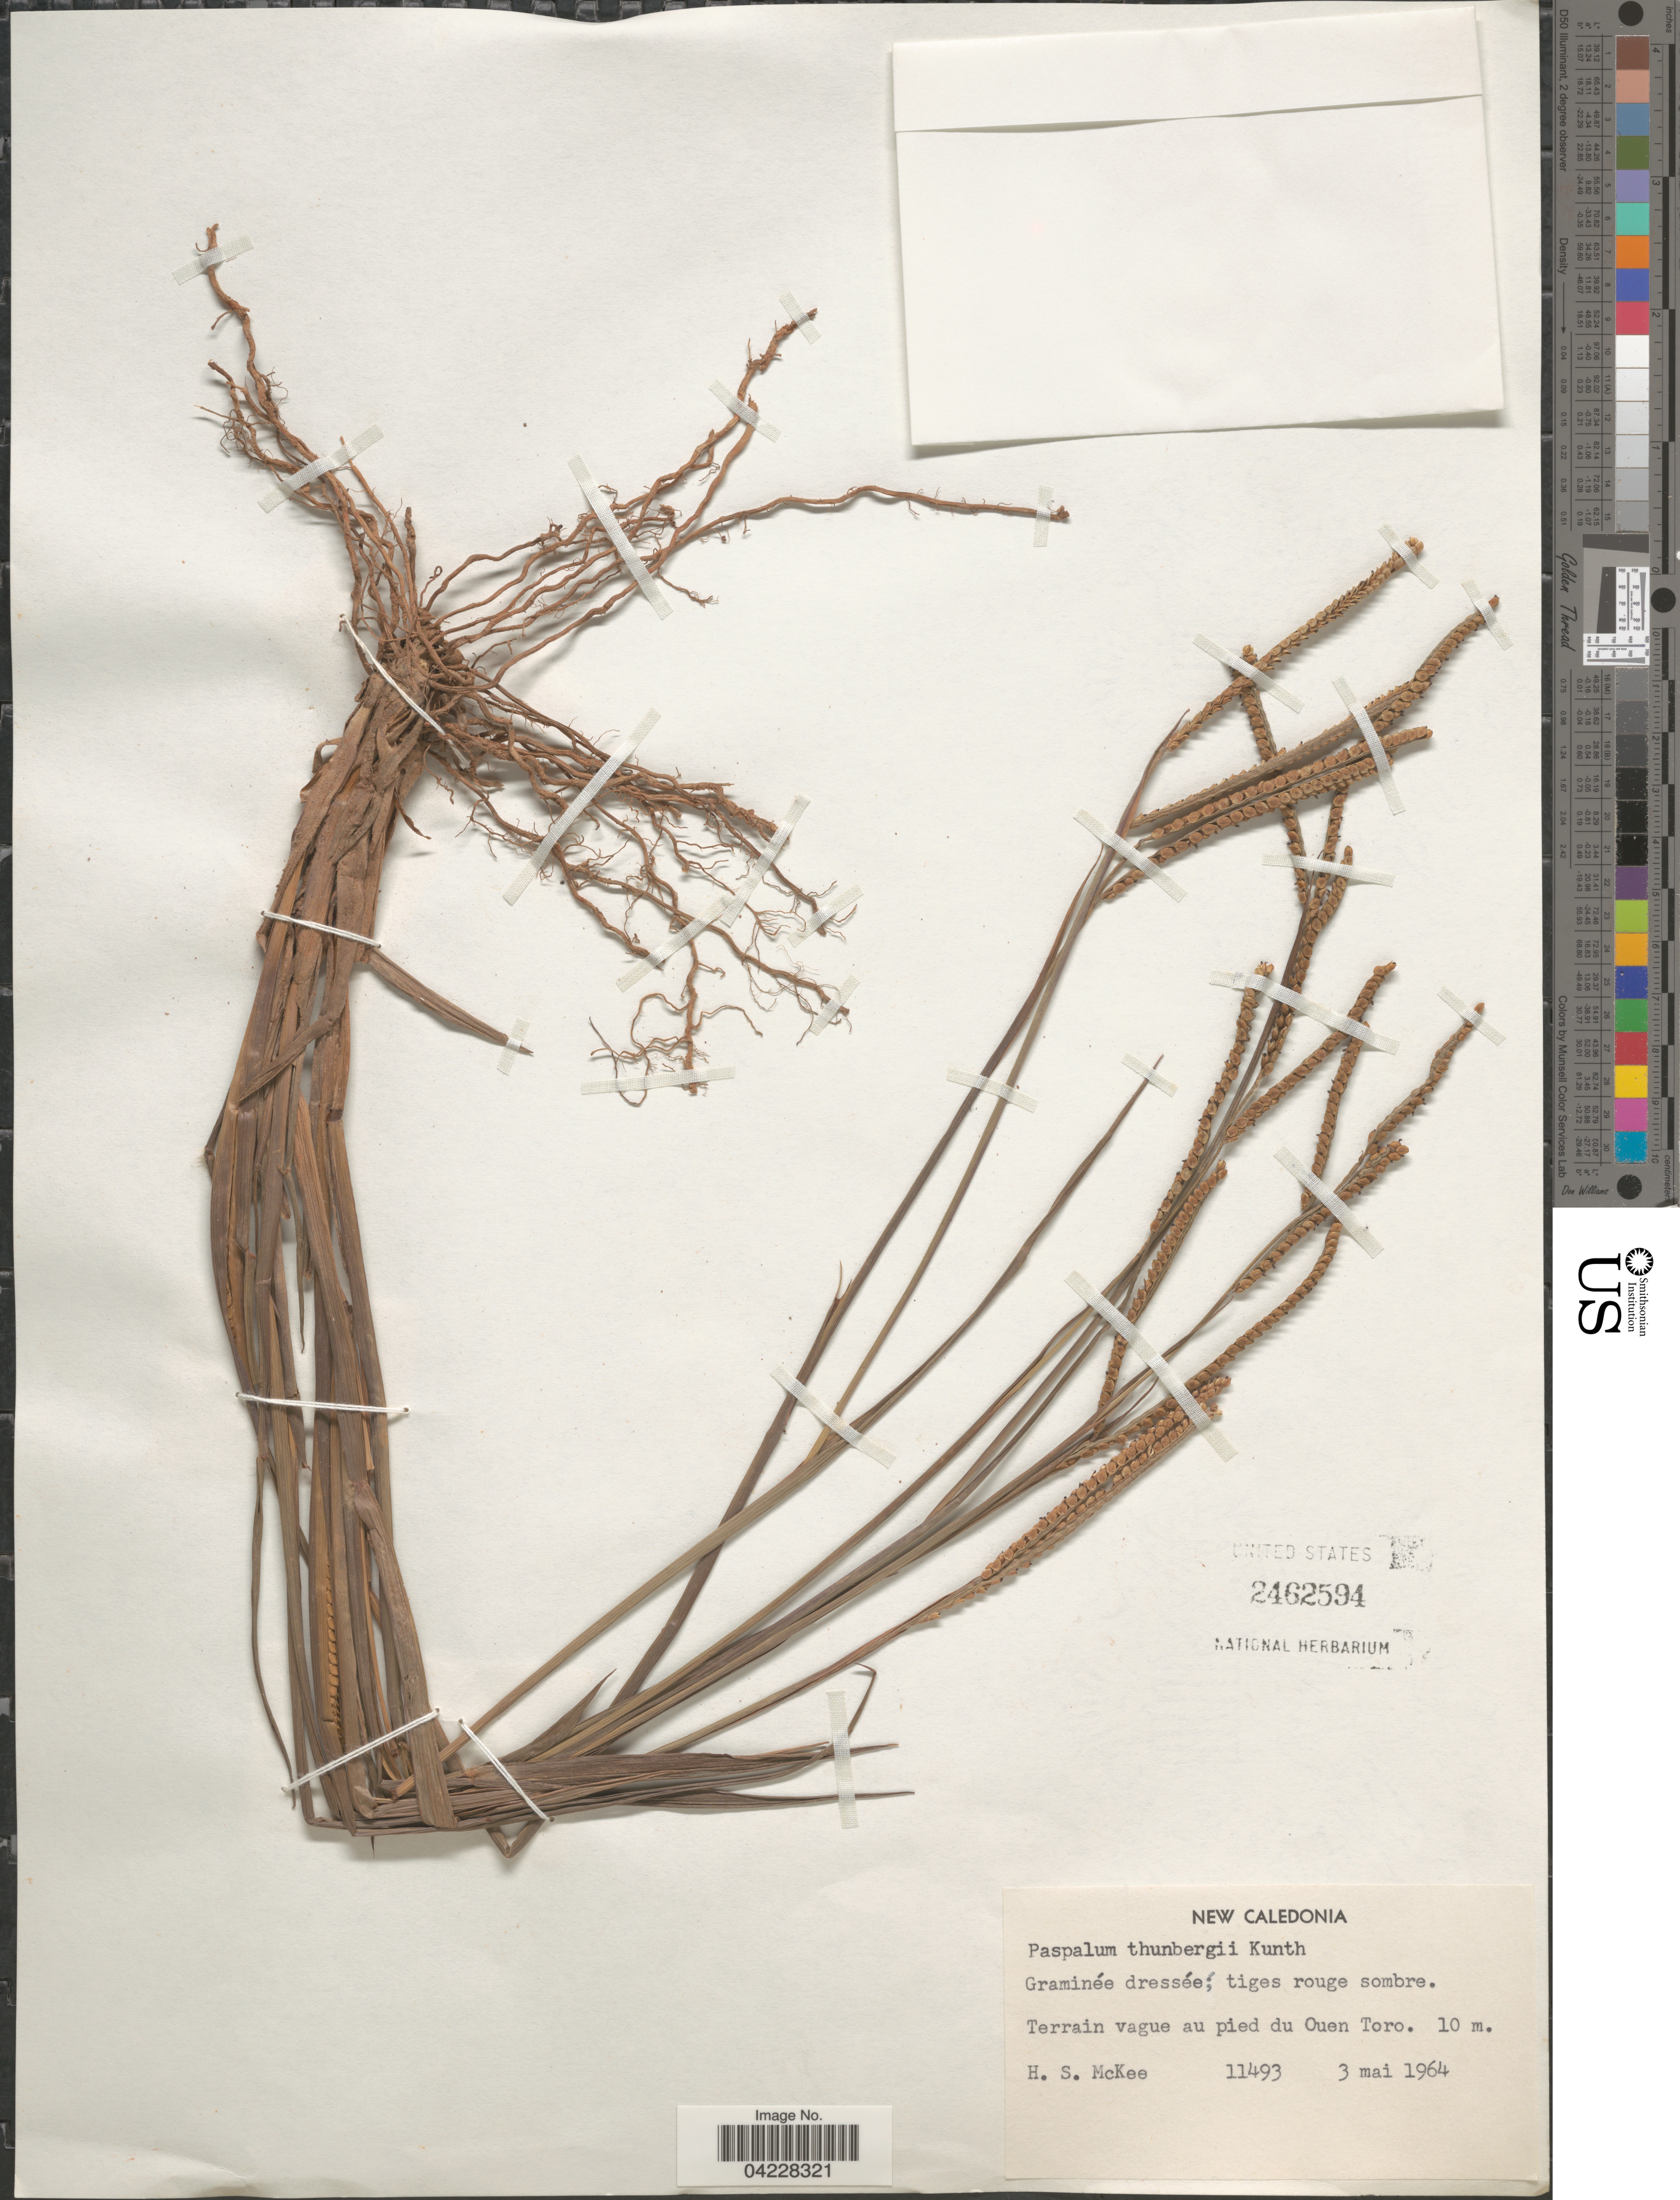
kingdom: Plantae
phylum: Tracheophyta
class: Liliopsida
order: Poales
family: Poaceae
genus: Paspalum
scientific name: Paspalum thunbergii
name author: Kunth ex Steud.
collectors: H. S. McKee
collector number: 11493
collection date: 1964-05-03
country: New Caledonia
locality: Terrain vague au pied du Ouen Toro.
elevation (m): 10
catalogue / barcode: US 2462594